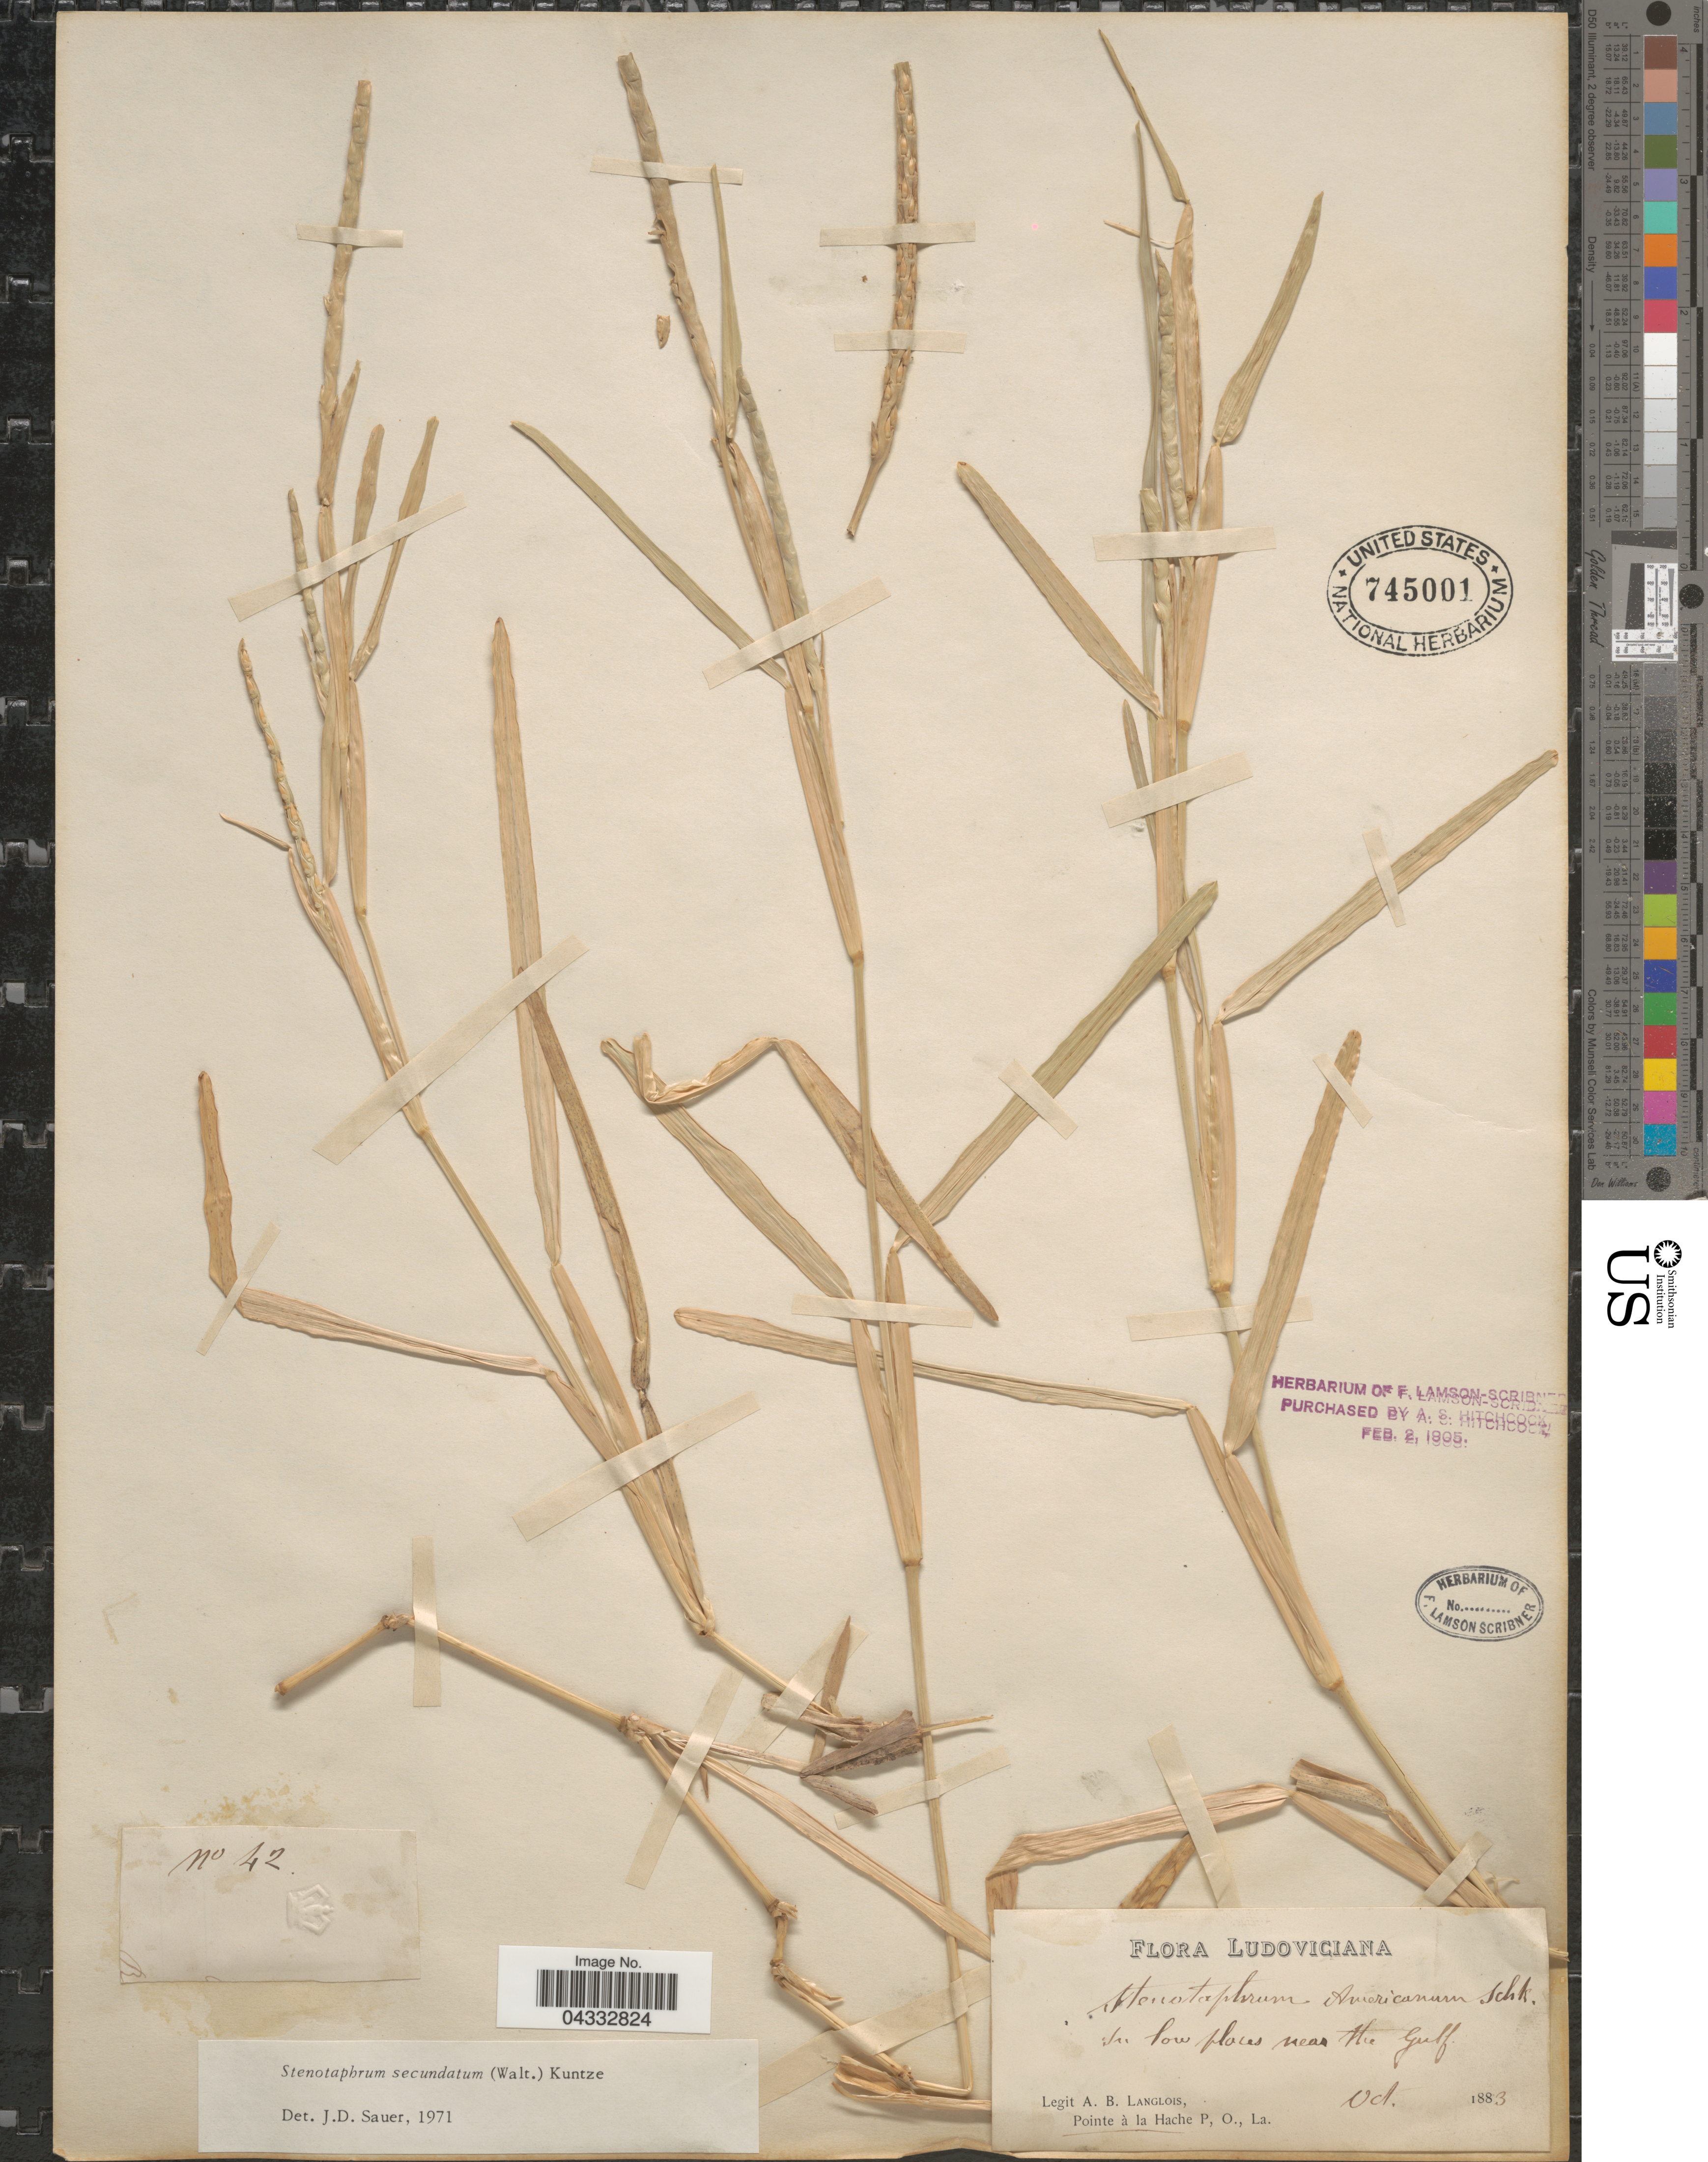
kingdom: Plantae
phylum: Tracheophyta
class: Liliopsida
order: Poales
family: Poaceae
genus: Stenotaphrum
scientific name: Stenotaphrum secundatum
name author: (Walter) Kuntze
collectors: A. Langlois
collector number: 42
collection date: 1883-10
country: United States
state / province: Louisiana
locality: Ludoviciana. In low places near the Gulf. Pointe à la Hache.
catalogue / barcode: US 745001